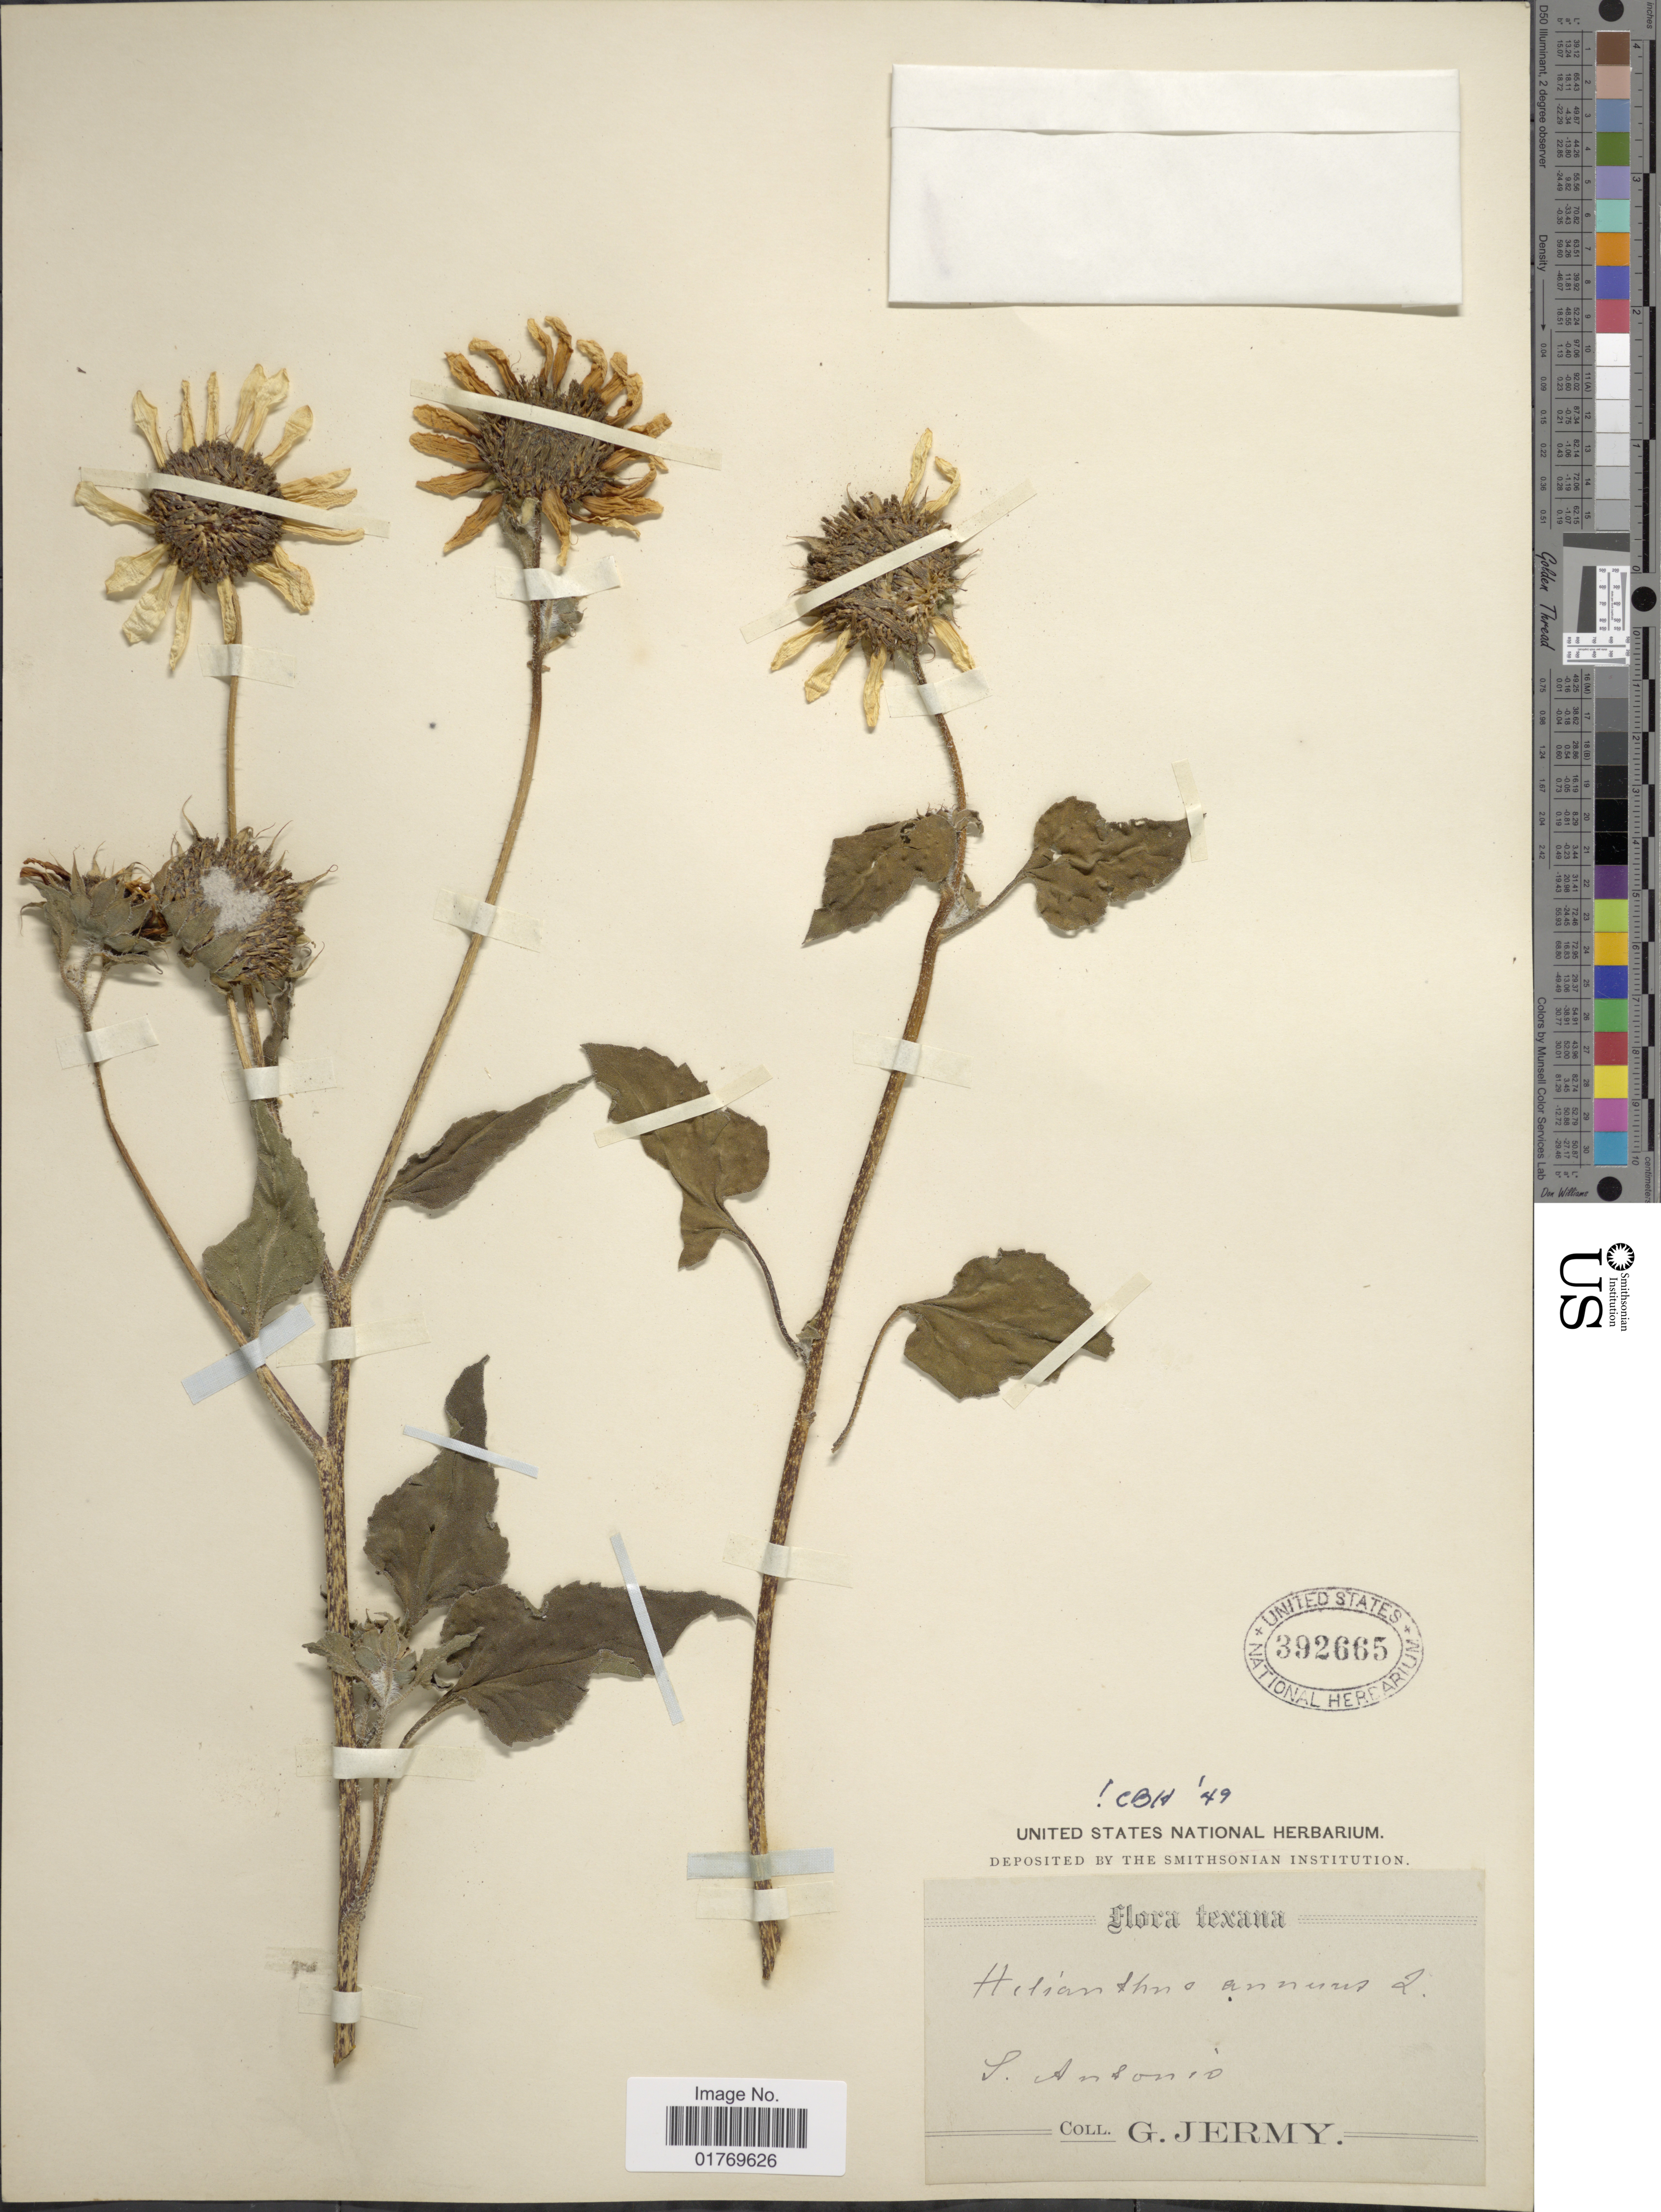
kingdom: Plantae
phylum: Tracheophyta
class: Magnoliopsida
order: Asterales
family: Asteraceae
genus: Helianthus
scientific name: Helianthus annuus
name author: L.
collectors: G. Jermy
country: United States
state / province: Texas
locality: S. Antonio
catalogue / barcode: US 392665